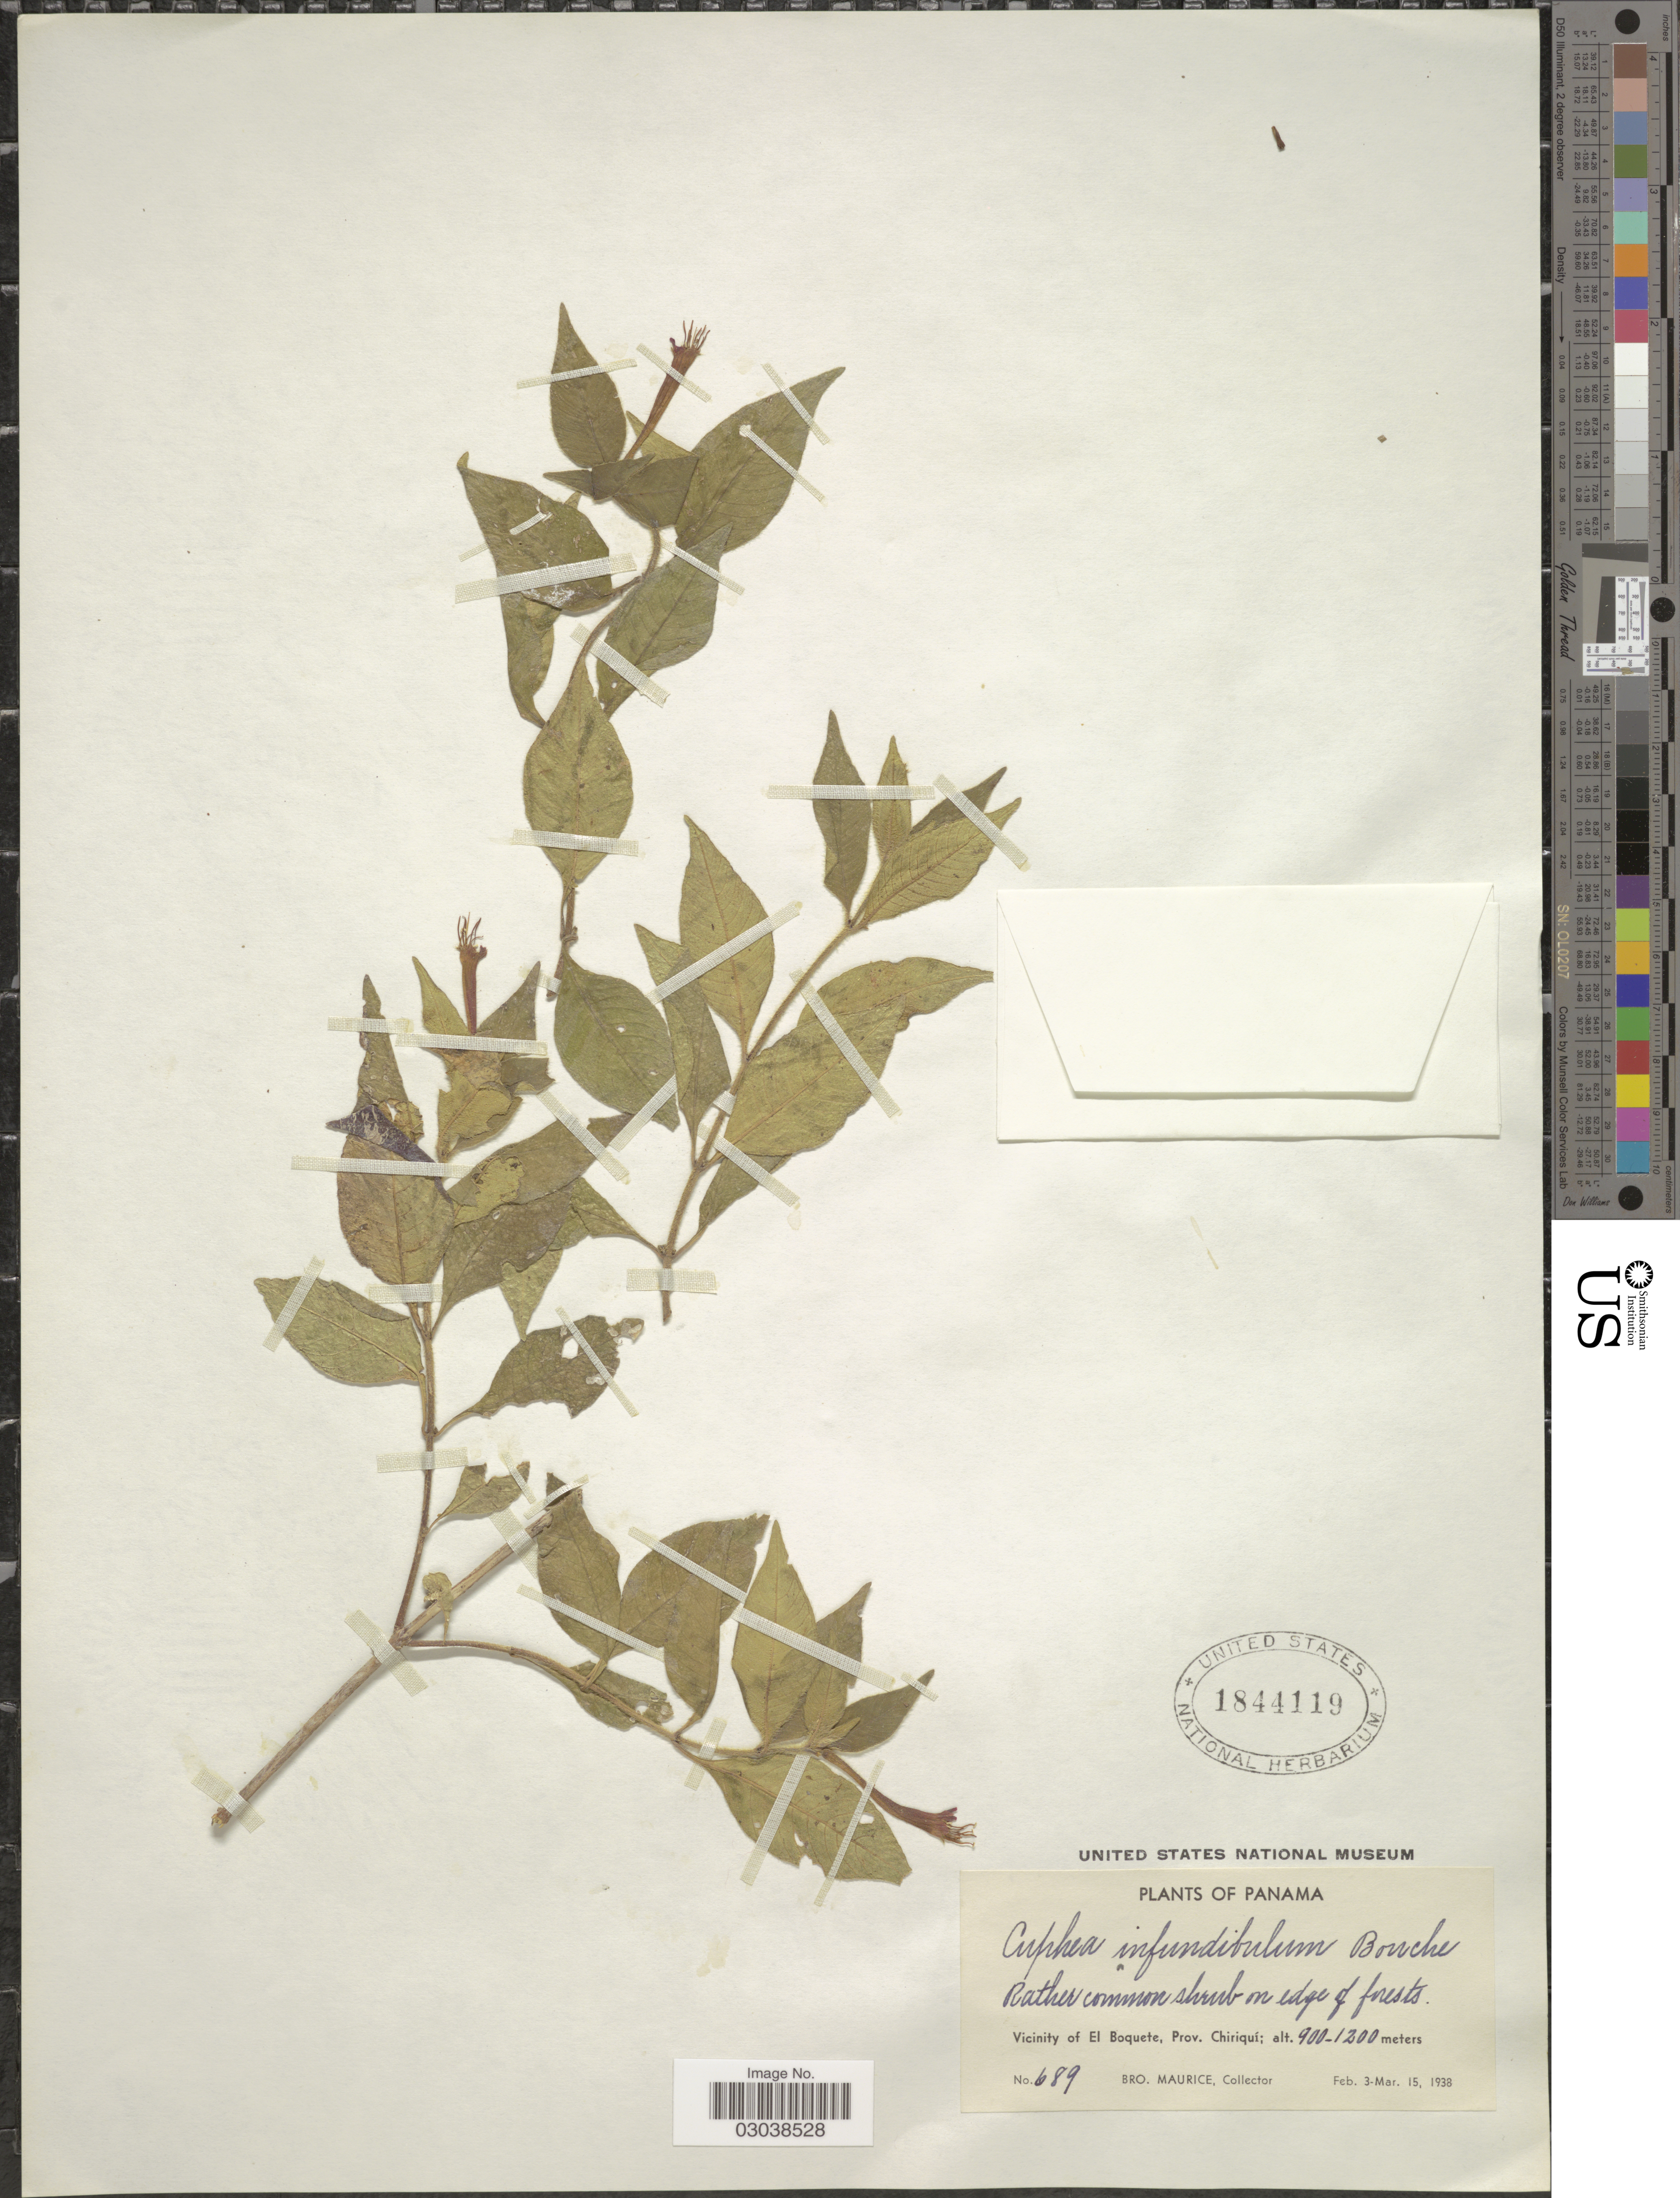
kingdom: Plantae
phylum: Tracheophyta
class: Magnoliopsida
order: Myrtales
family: Lythraceae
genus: Cuphea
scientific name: Cuphea infundibulum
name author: Koehne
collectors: B. Maurice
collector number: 689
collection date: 1938-02-03/1938-03-15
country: Panama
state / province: Chiriqui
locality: Vicinity of El Boquet.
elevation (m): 900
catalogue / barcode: US 1844119